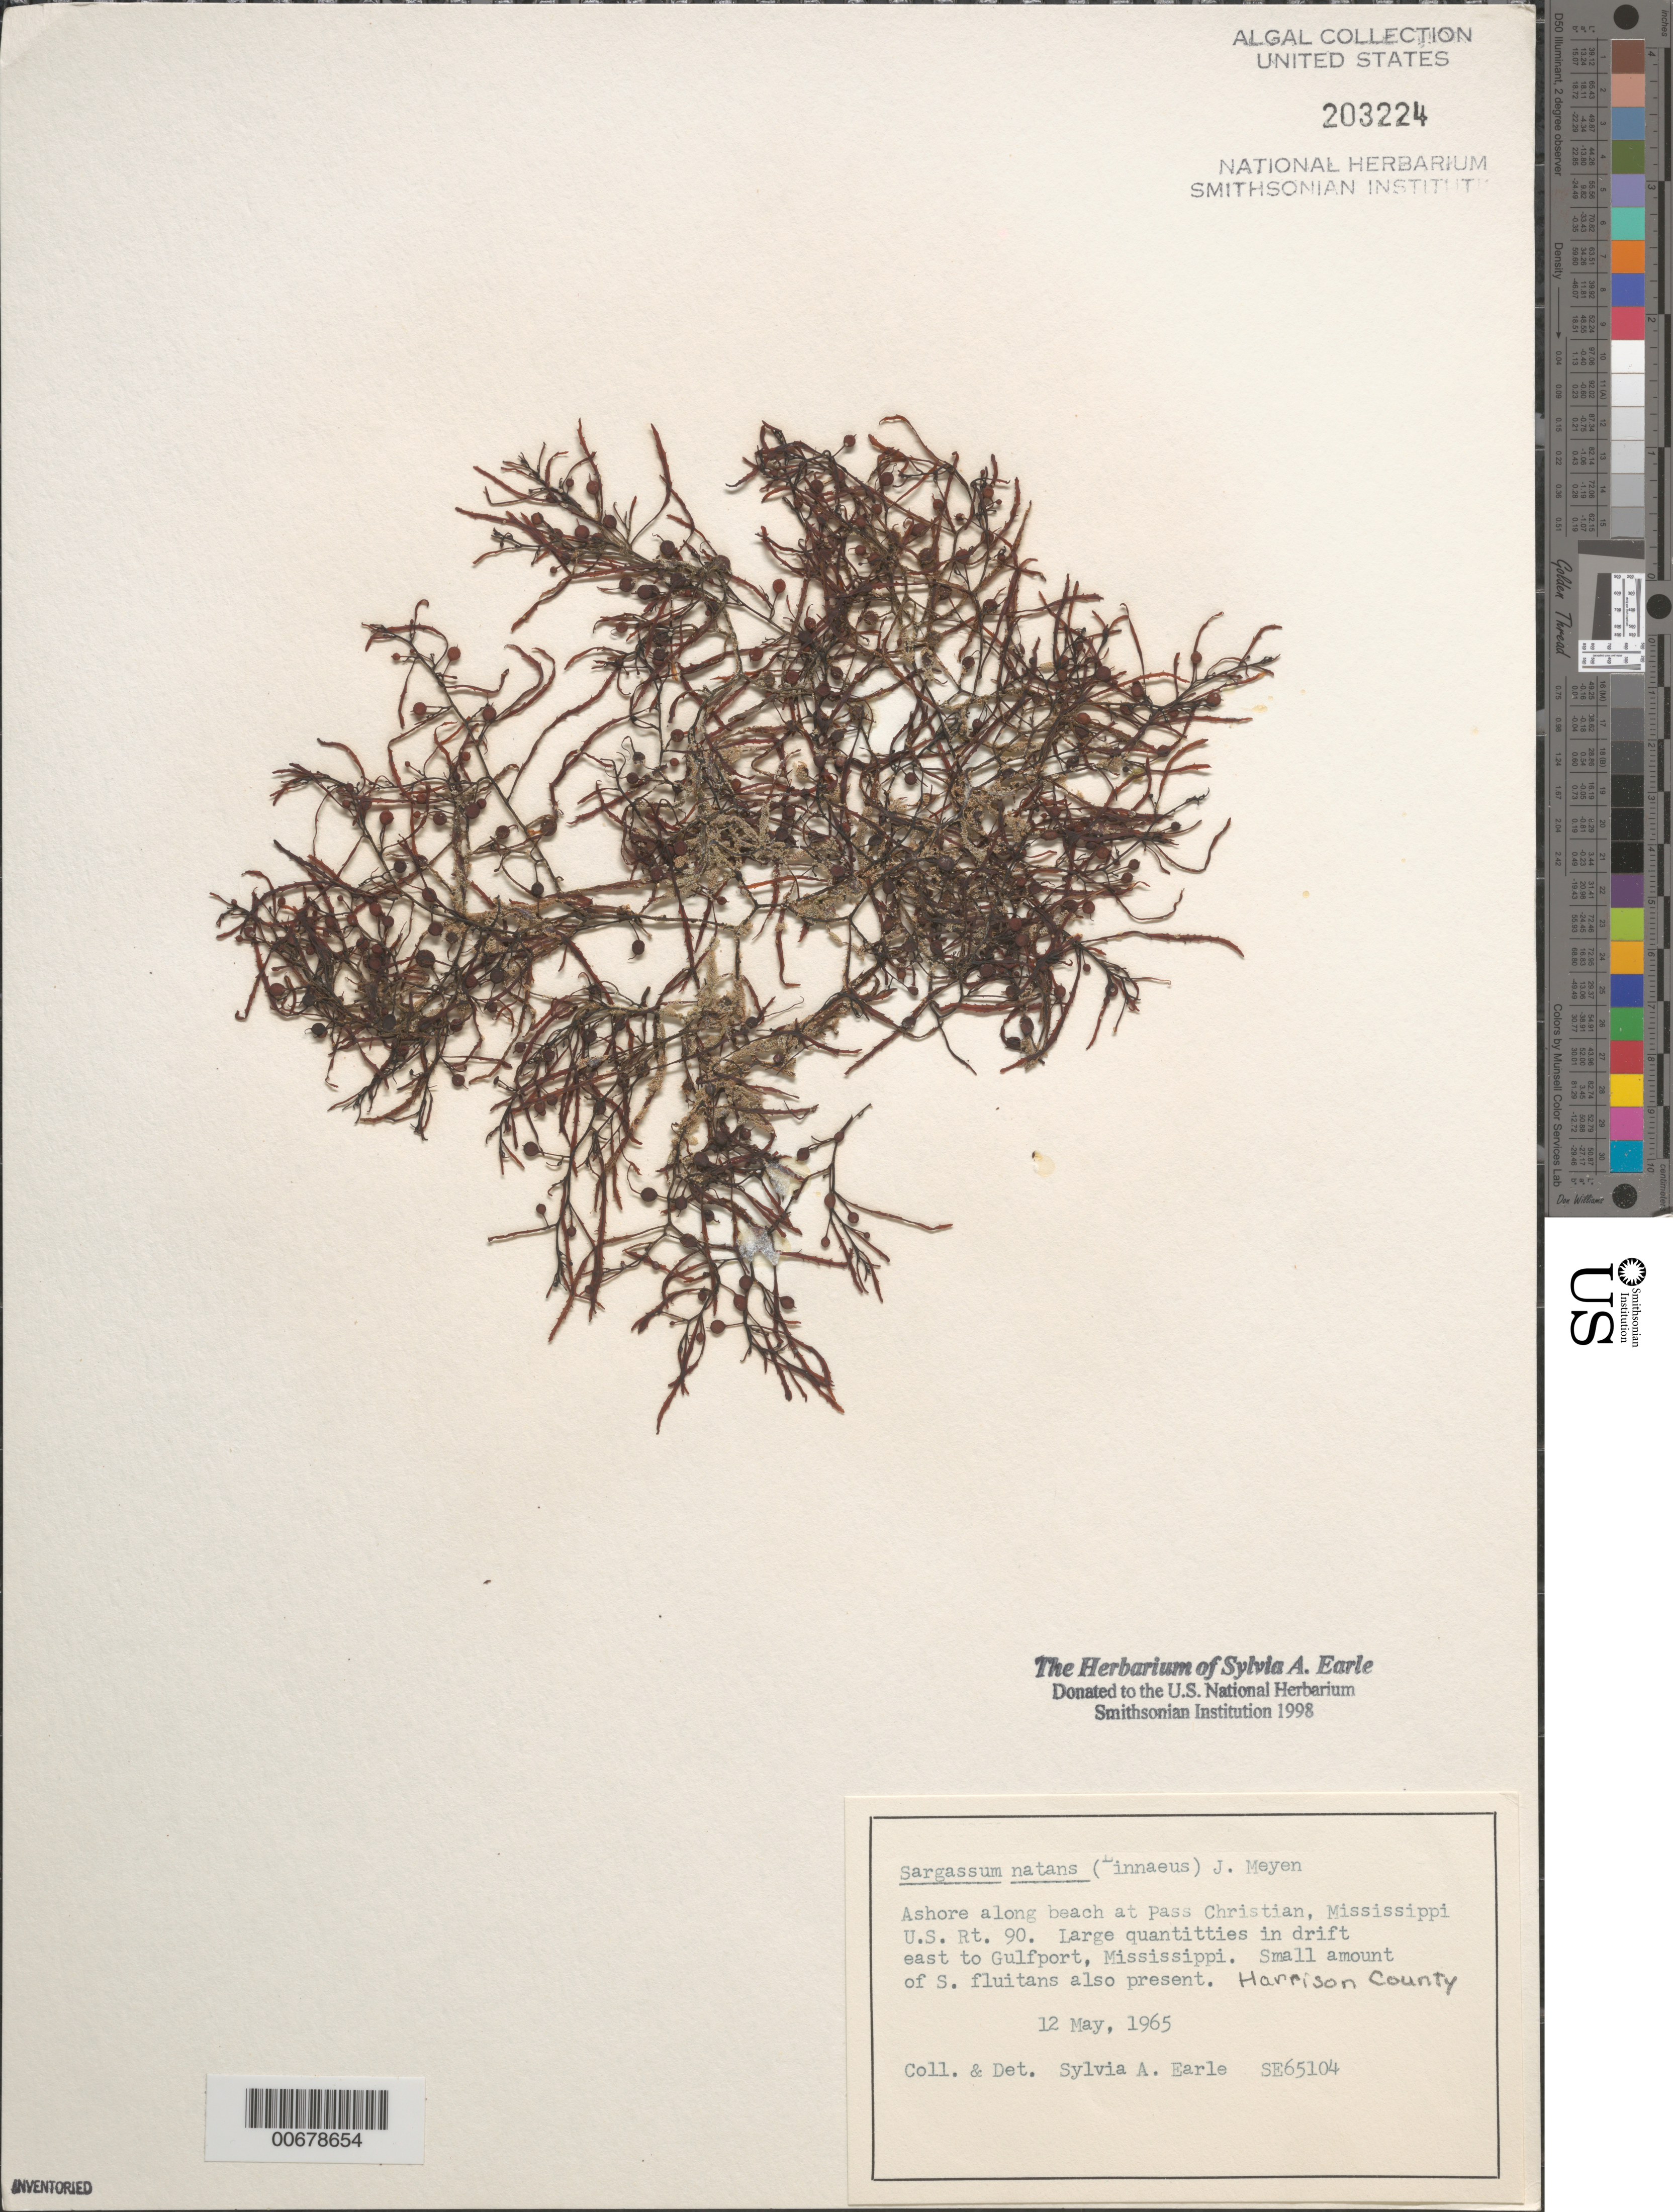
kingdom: Chromista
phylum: Ochrophyta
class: Phaeophyceae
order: Fucales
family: Sargassaceae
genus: Sargassum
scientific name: Sargassum natans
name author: (L.) Gaillon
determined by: Earle, S. A.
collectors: S. A. Earle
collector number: SE 65104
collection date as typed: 12 May 1965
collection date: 1965-05-12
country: United States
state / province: Mississippi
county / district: Harrison County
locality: Pass Christian, US Route 90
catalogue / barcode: US 203224